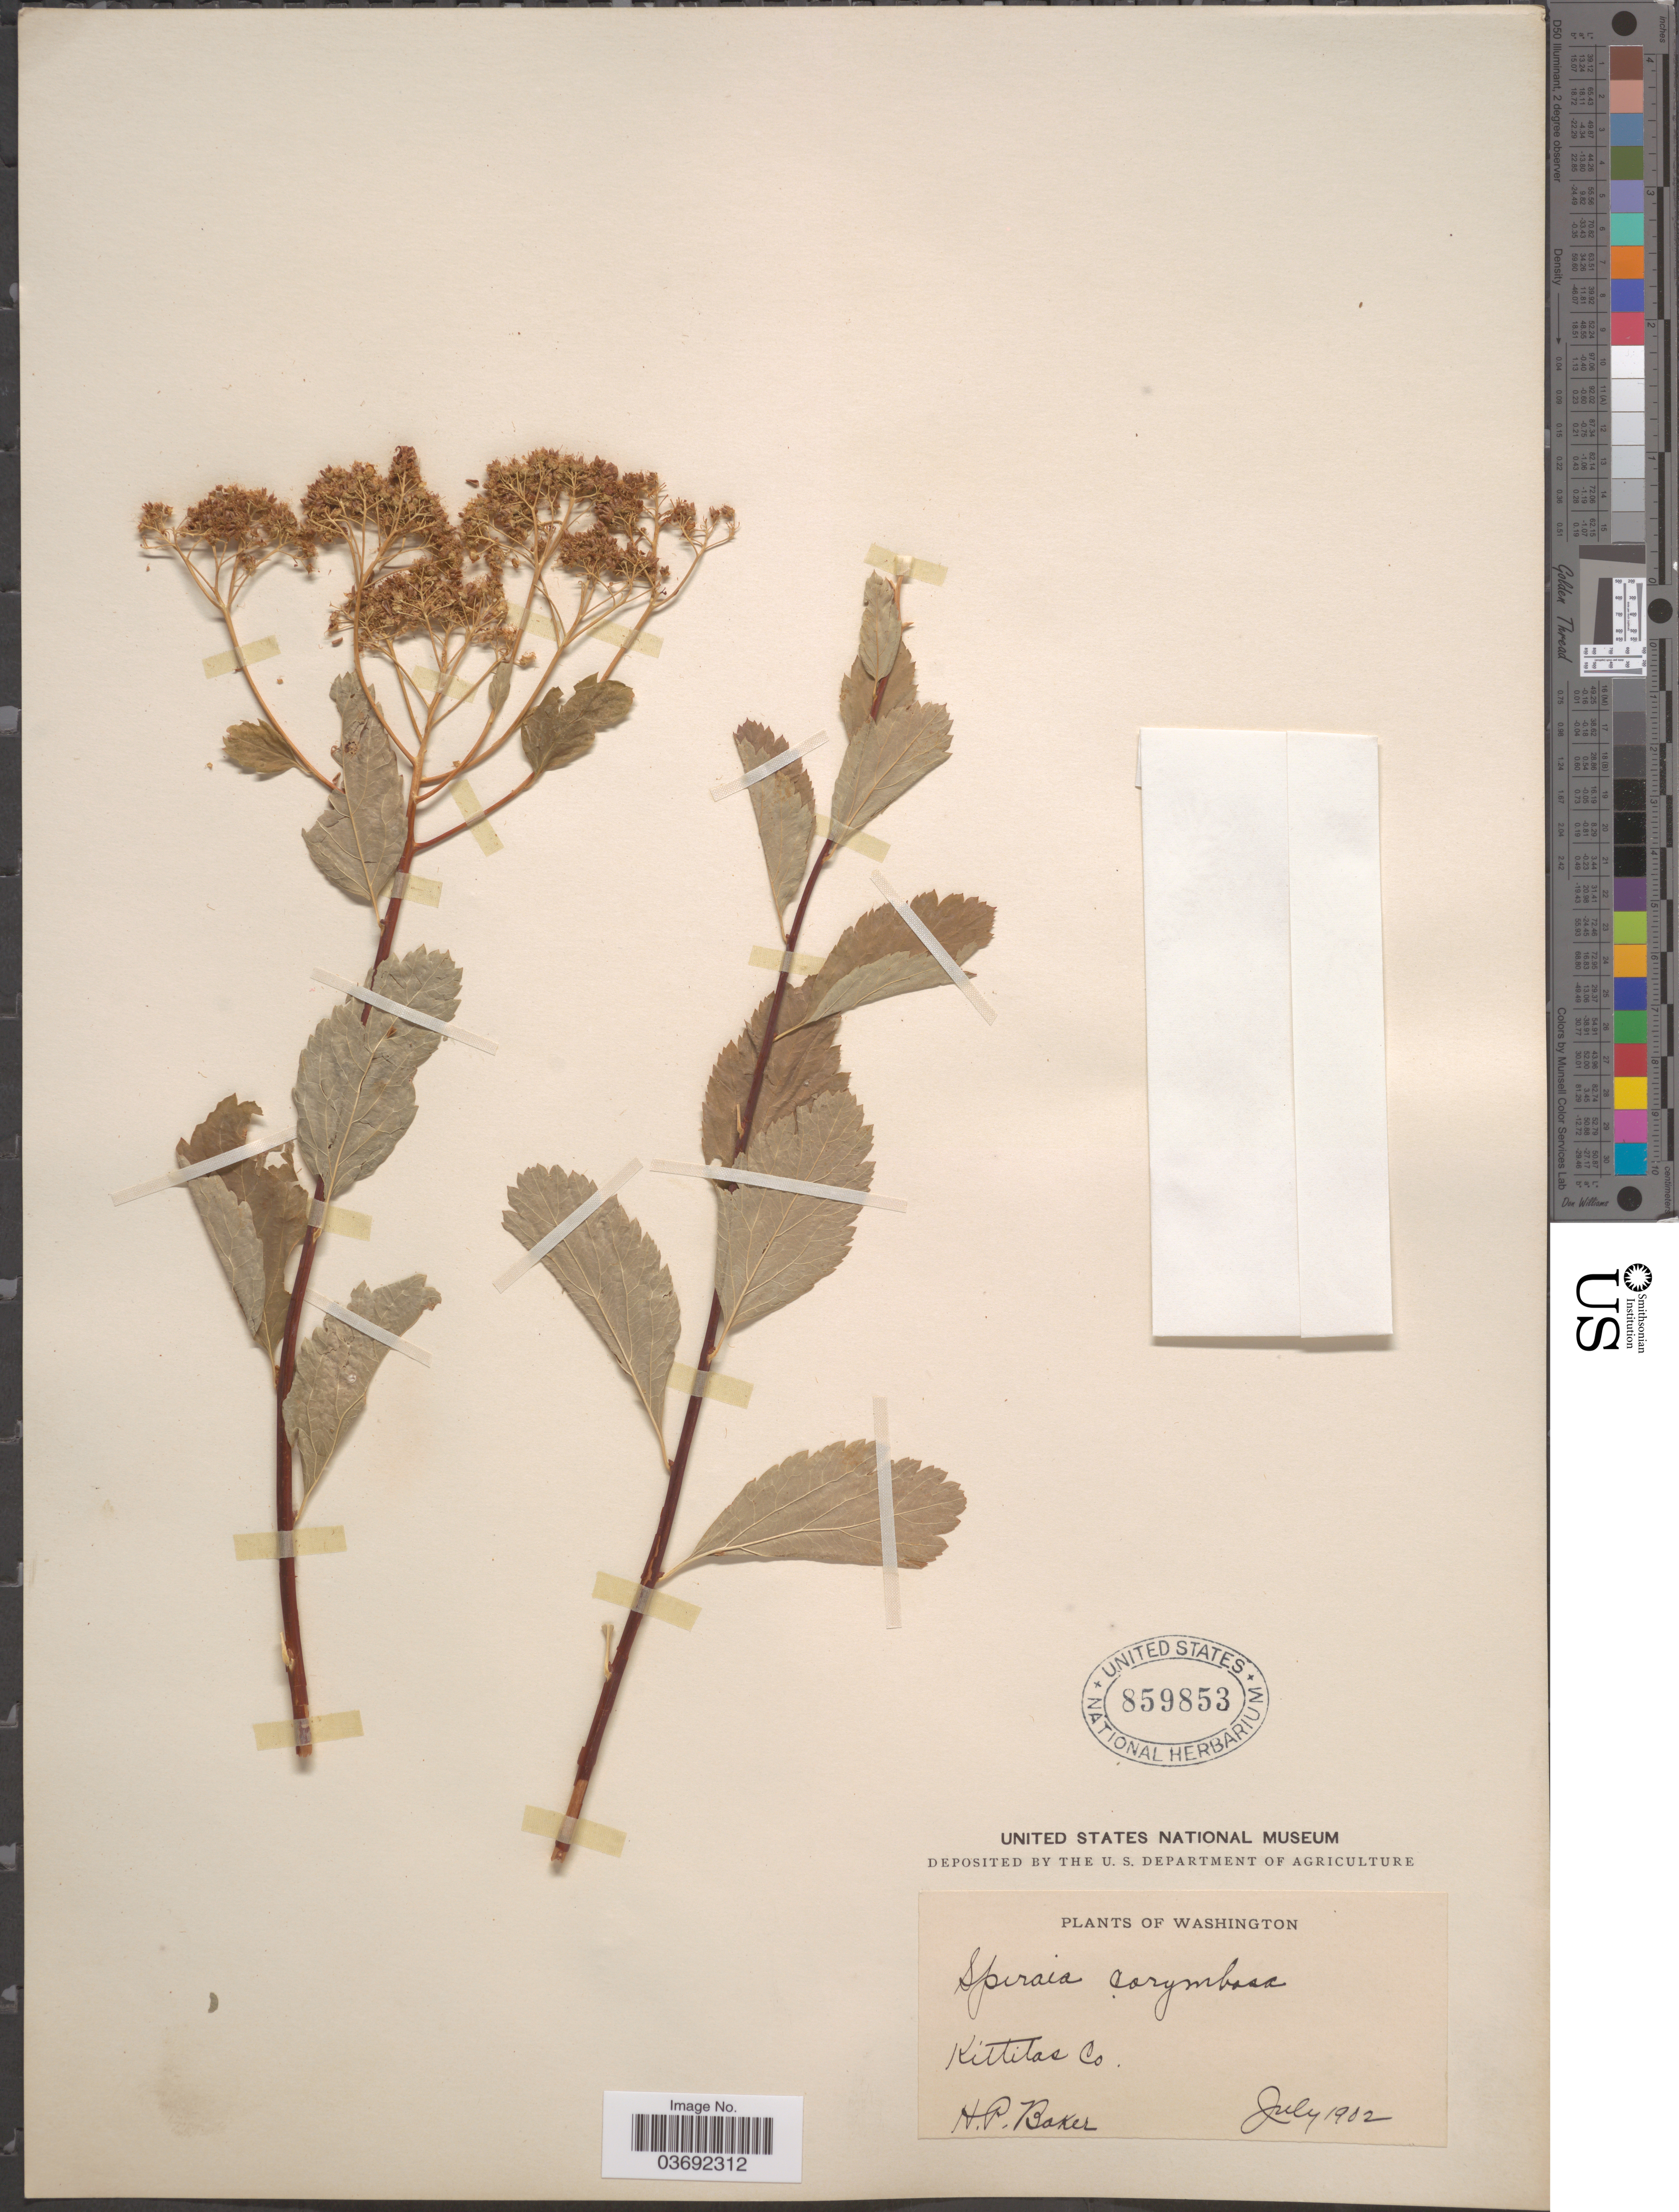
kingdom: Plantae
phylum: Tracheophyta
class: Magnoliopsida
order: Rosales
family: Rosaceae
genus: Spiraea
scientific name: Spiraea corymbosa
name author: Raf.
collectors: H. P. Baker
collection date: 1902-07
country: United States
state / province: Washington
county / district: Kittitas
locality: Kittitas Co.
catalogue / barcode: US 859853